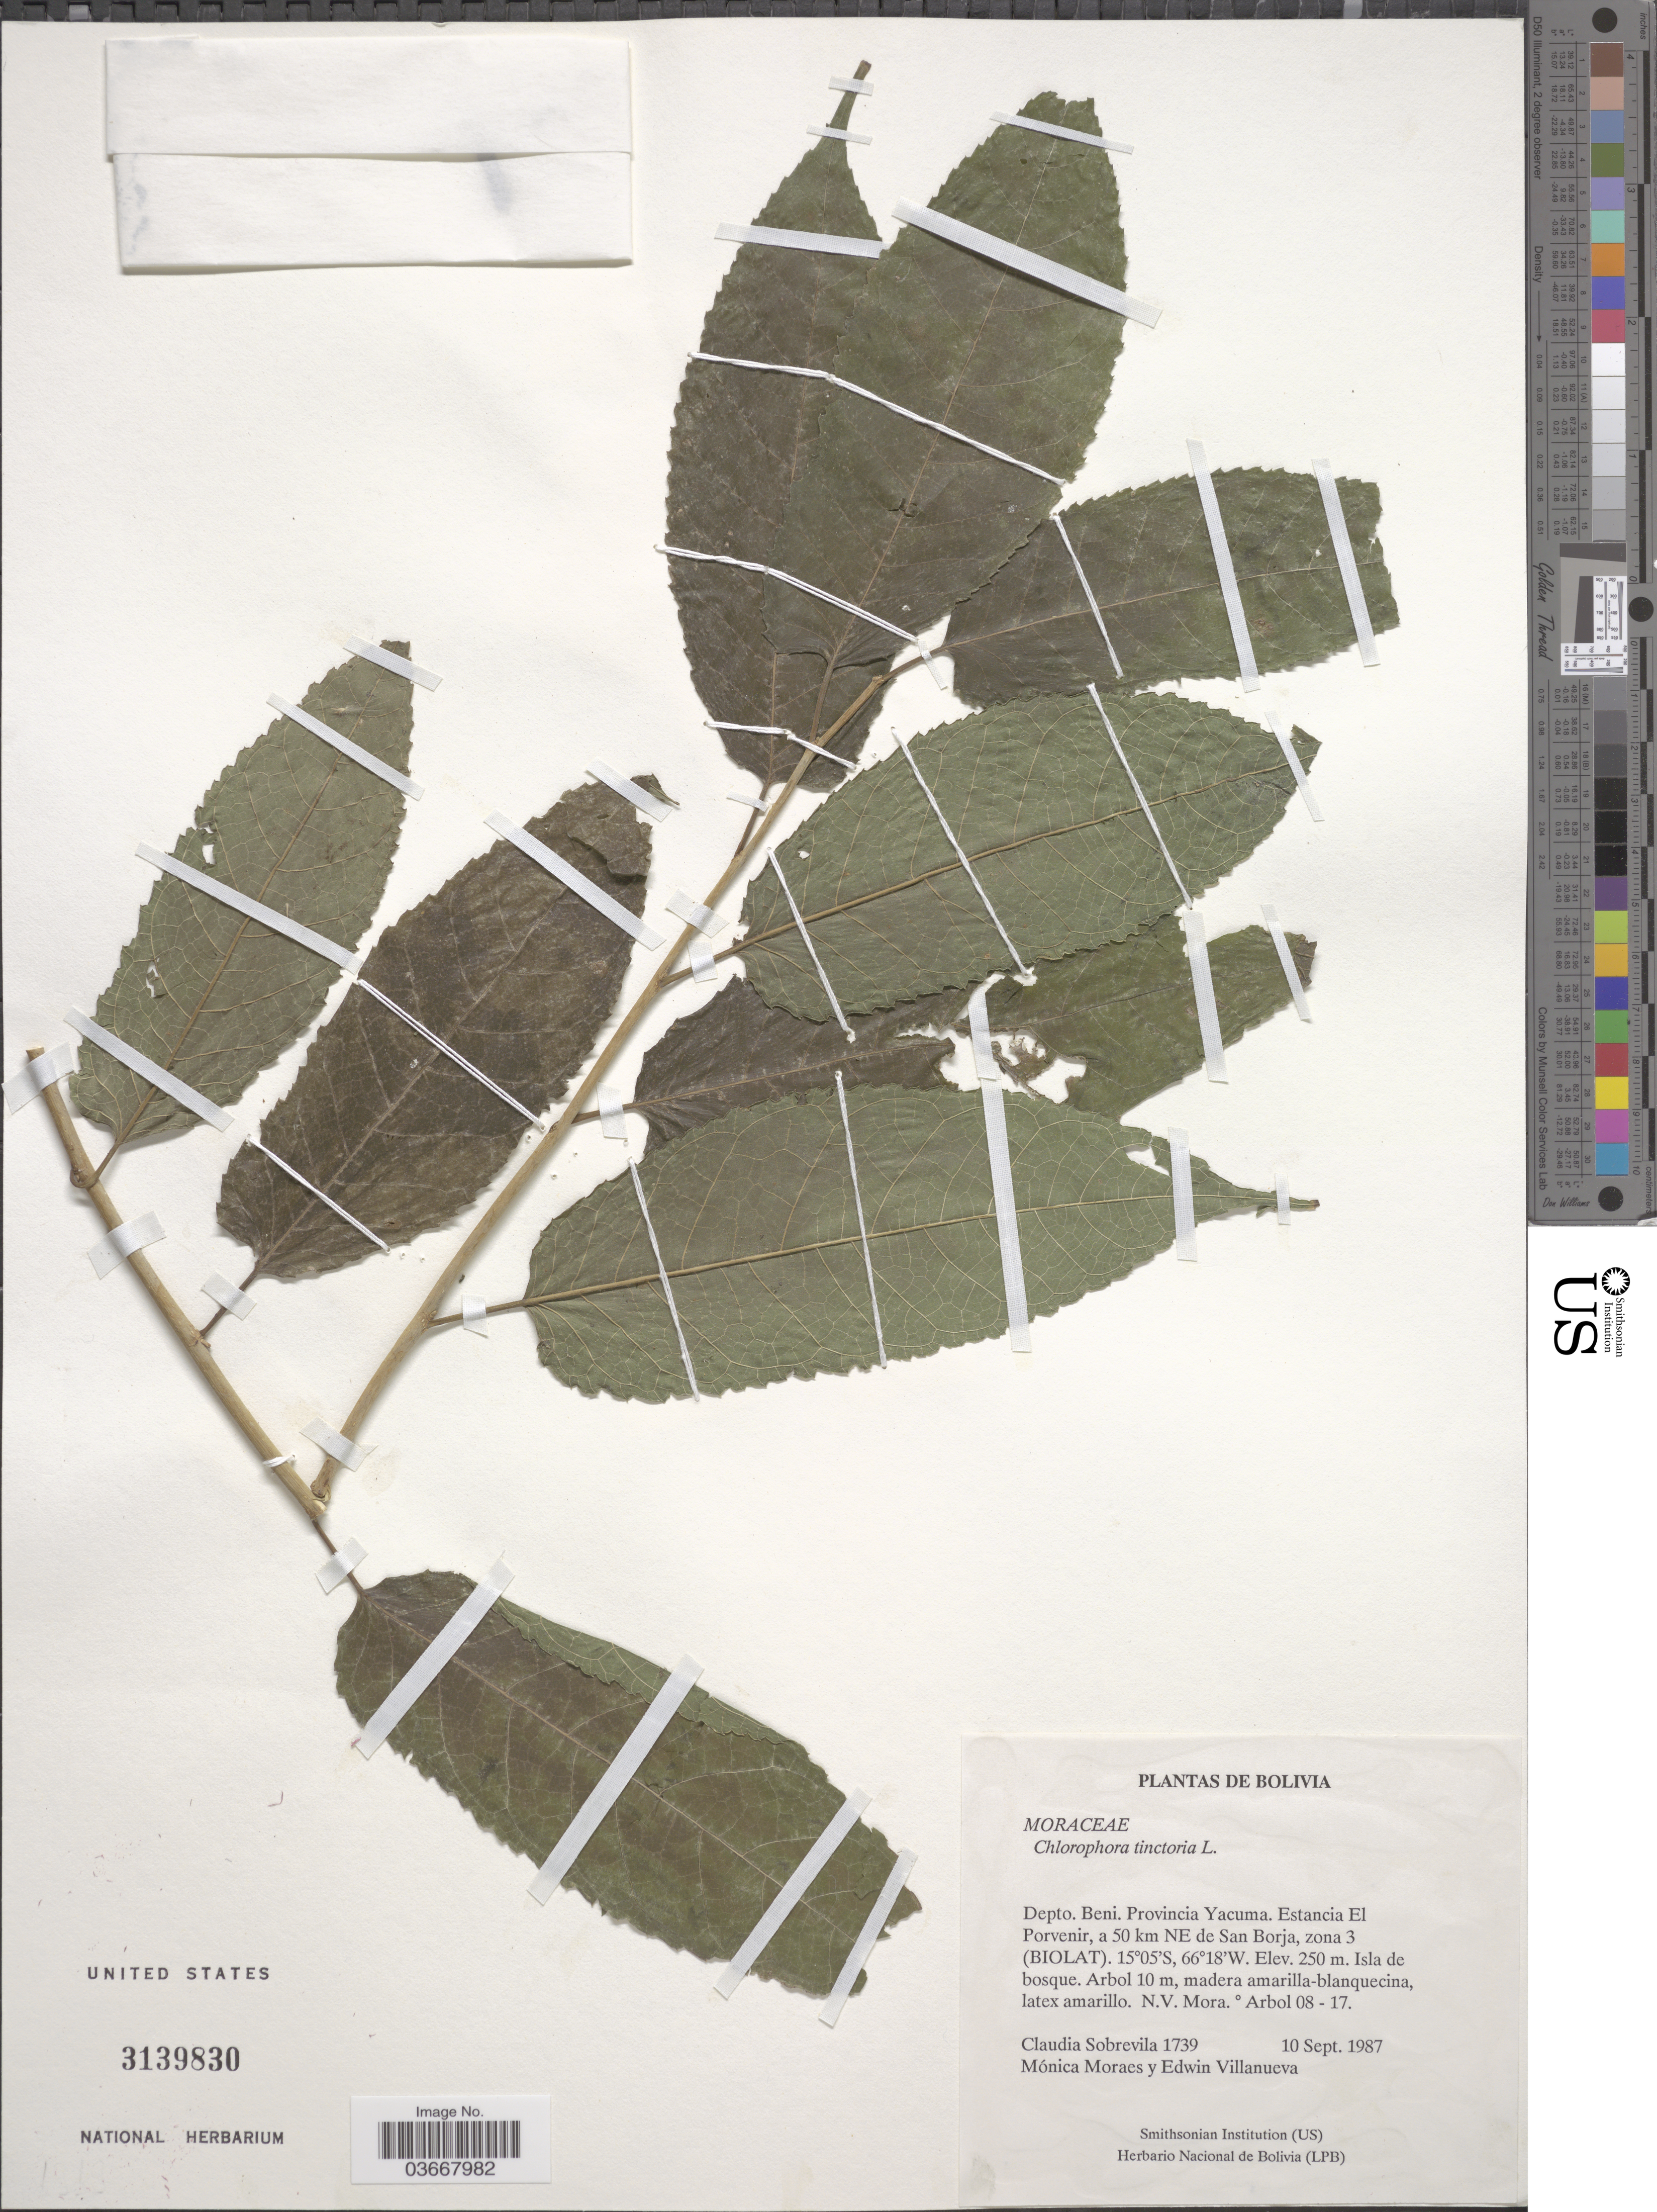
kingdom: Plantae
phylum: Tracheophyta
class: Magnoliopsida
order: Rosales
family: Moraceae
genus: Maclura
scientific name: Maclura tinctoria subsp. tinctoria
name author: (L.) D. Don ex Steud.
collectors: C. Sobrevila, M. Moraes & E. Villanueva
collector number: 1739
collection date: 1987-09-10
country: Bolivia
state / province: Beni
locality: Depto. Beni. Provincia Yacuma. Estancia El Porvenir, a 50 km NE de San Borja, zone 3 (Biolat).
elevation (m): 250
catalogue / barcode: US 3139830